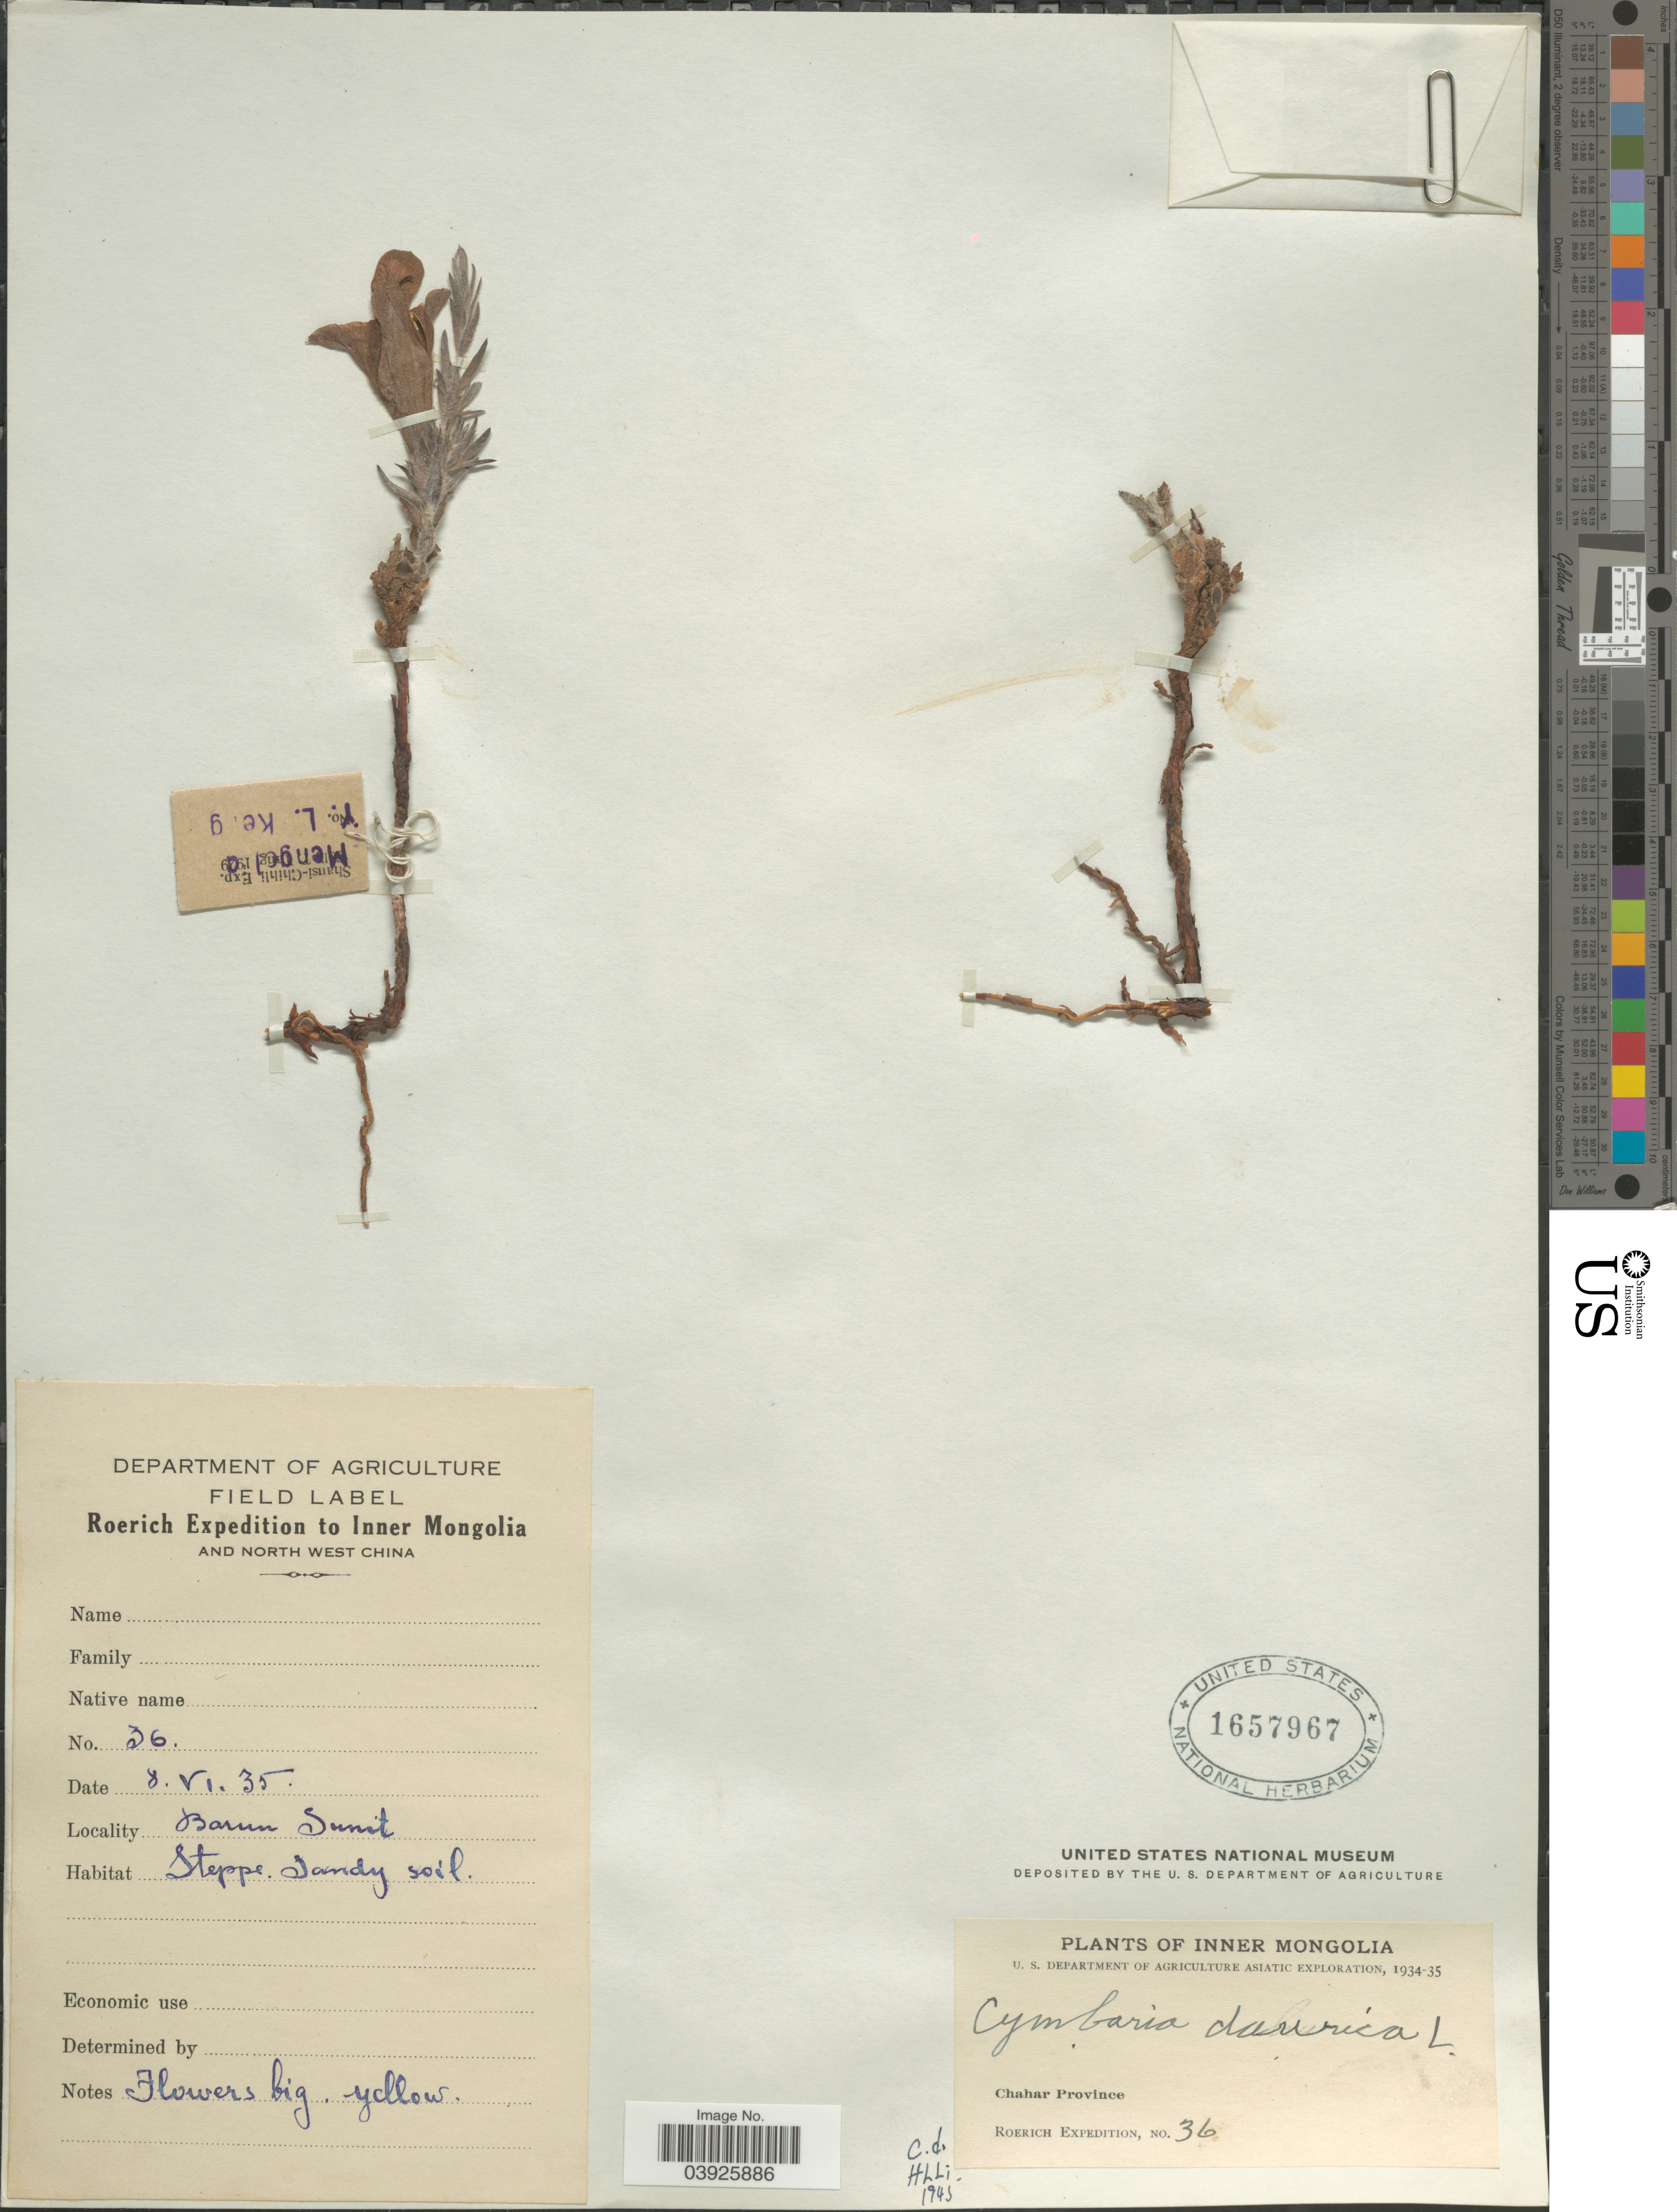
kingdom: Plantae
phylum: Tracheophyta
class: Magnoliopsida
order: Lamiales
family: Orobanchaceae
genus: Cymbaria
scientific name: Cymbaria daurica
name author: L.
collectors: Roerich Expedition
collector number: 36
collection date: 1935-06-08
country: China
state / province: Nei Monggol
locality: Inner Mongolia and North West China. Barun Sunit. Chahar Province.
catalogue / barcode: US 1657967